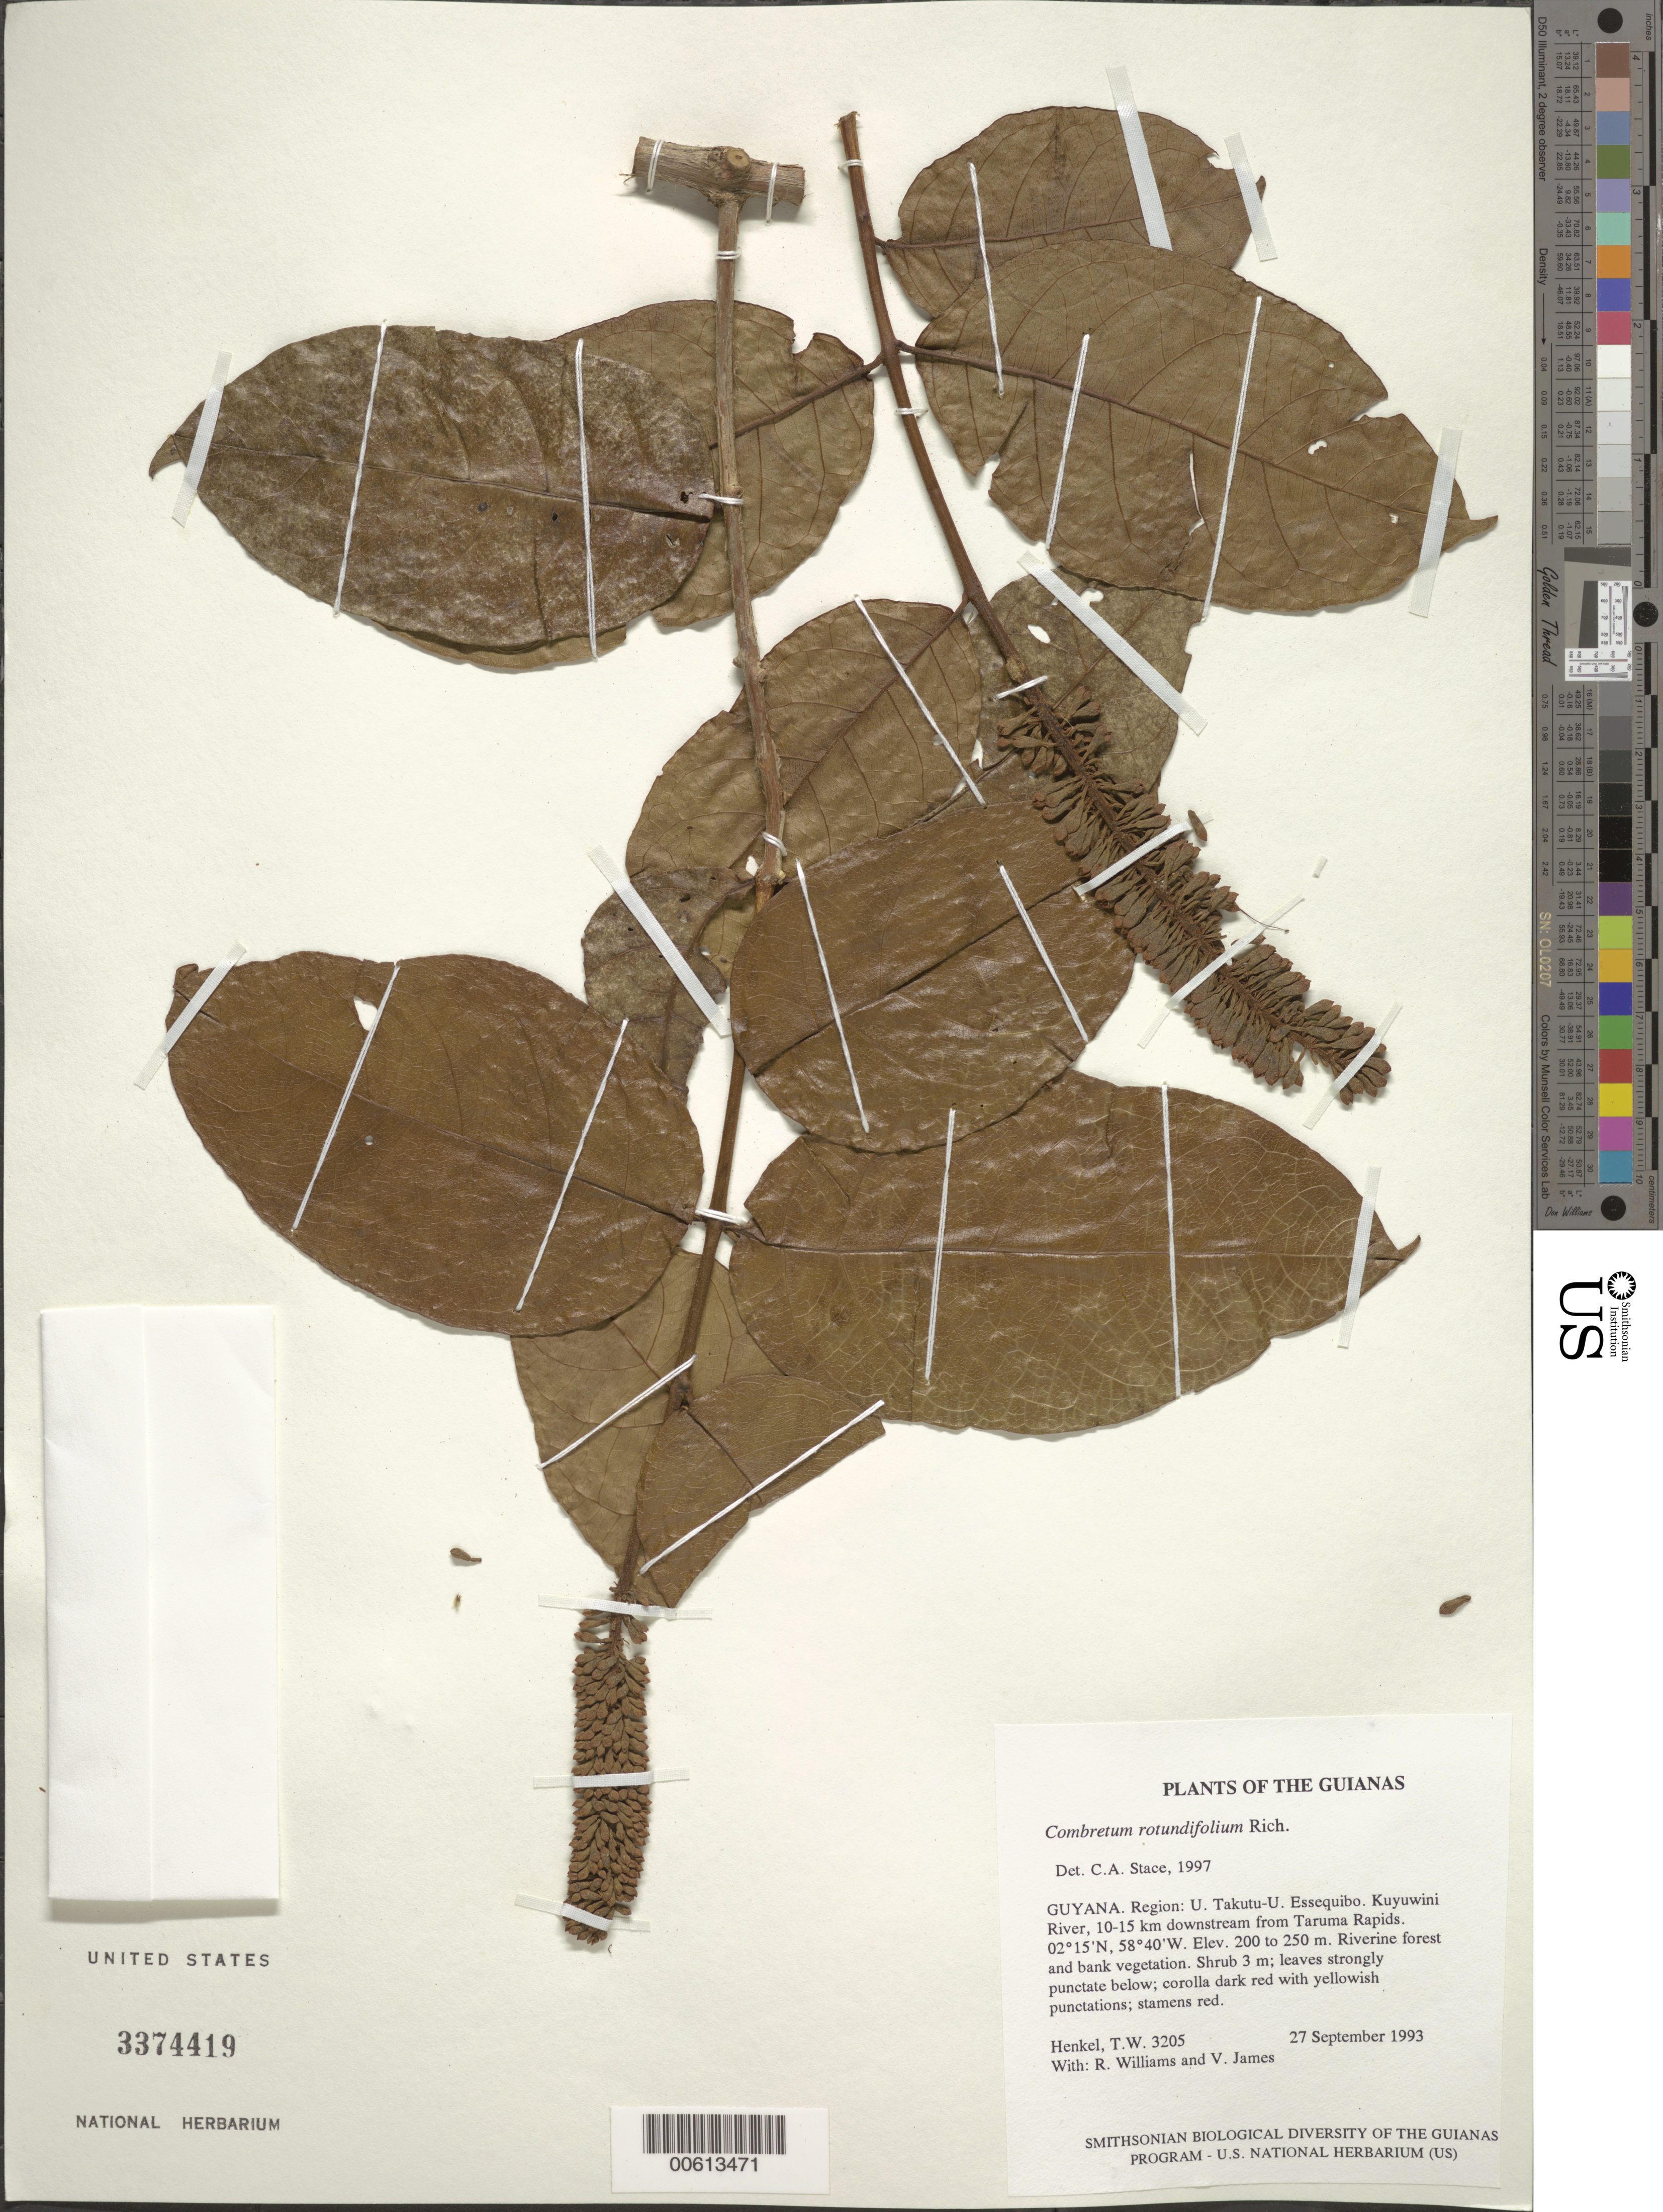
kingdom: Plantae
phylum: Tracheophyta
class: Magnoliopsida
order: Myrtales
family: Combretaceae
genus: Combretum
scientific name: Combretum rotundifolium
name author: Rich.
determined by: Stace, C. A.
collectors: T. Henkel, R. Williams & V. James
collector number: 3205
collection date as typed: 27 September 1993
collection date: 1993-09-27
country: Guyana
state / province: U. Takutu-U. Essequibo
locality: Kuyuwini River, 10-15 km downstream from Taruma Rapids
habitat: Riverine forest and bank vegetation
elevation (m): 200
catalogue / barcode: US 3374419